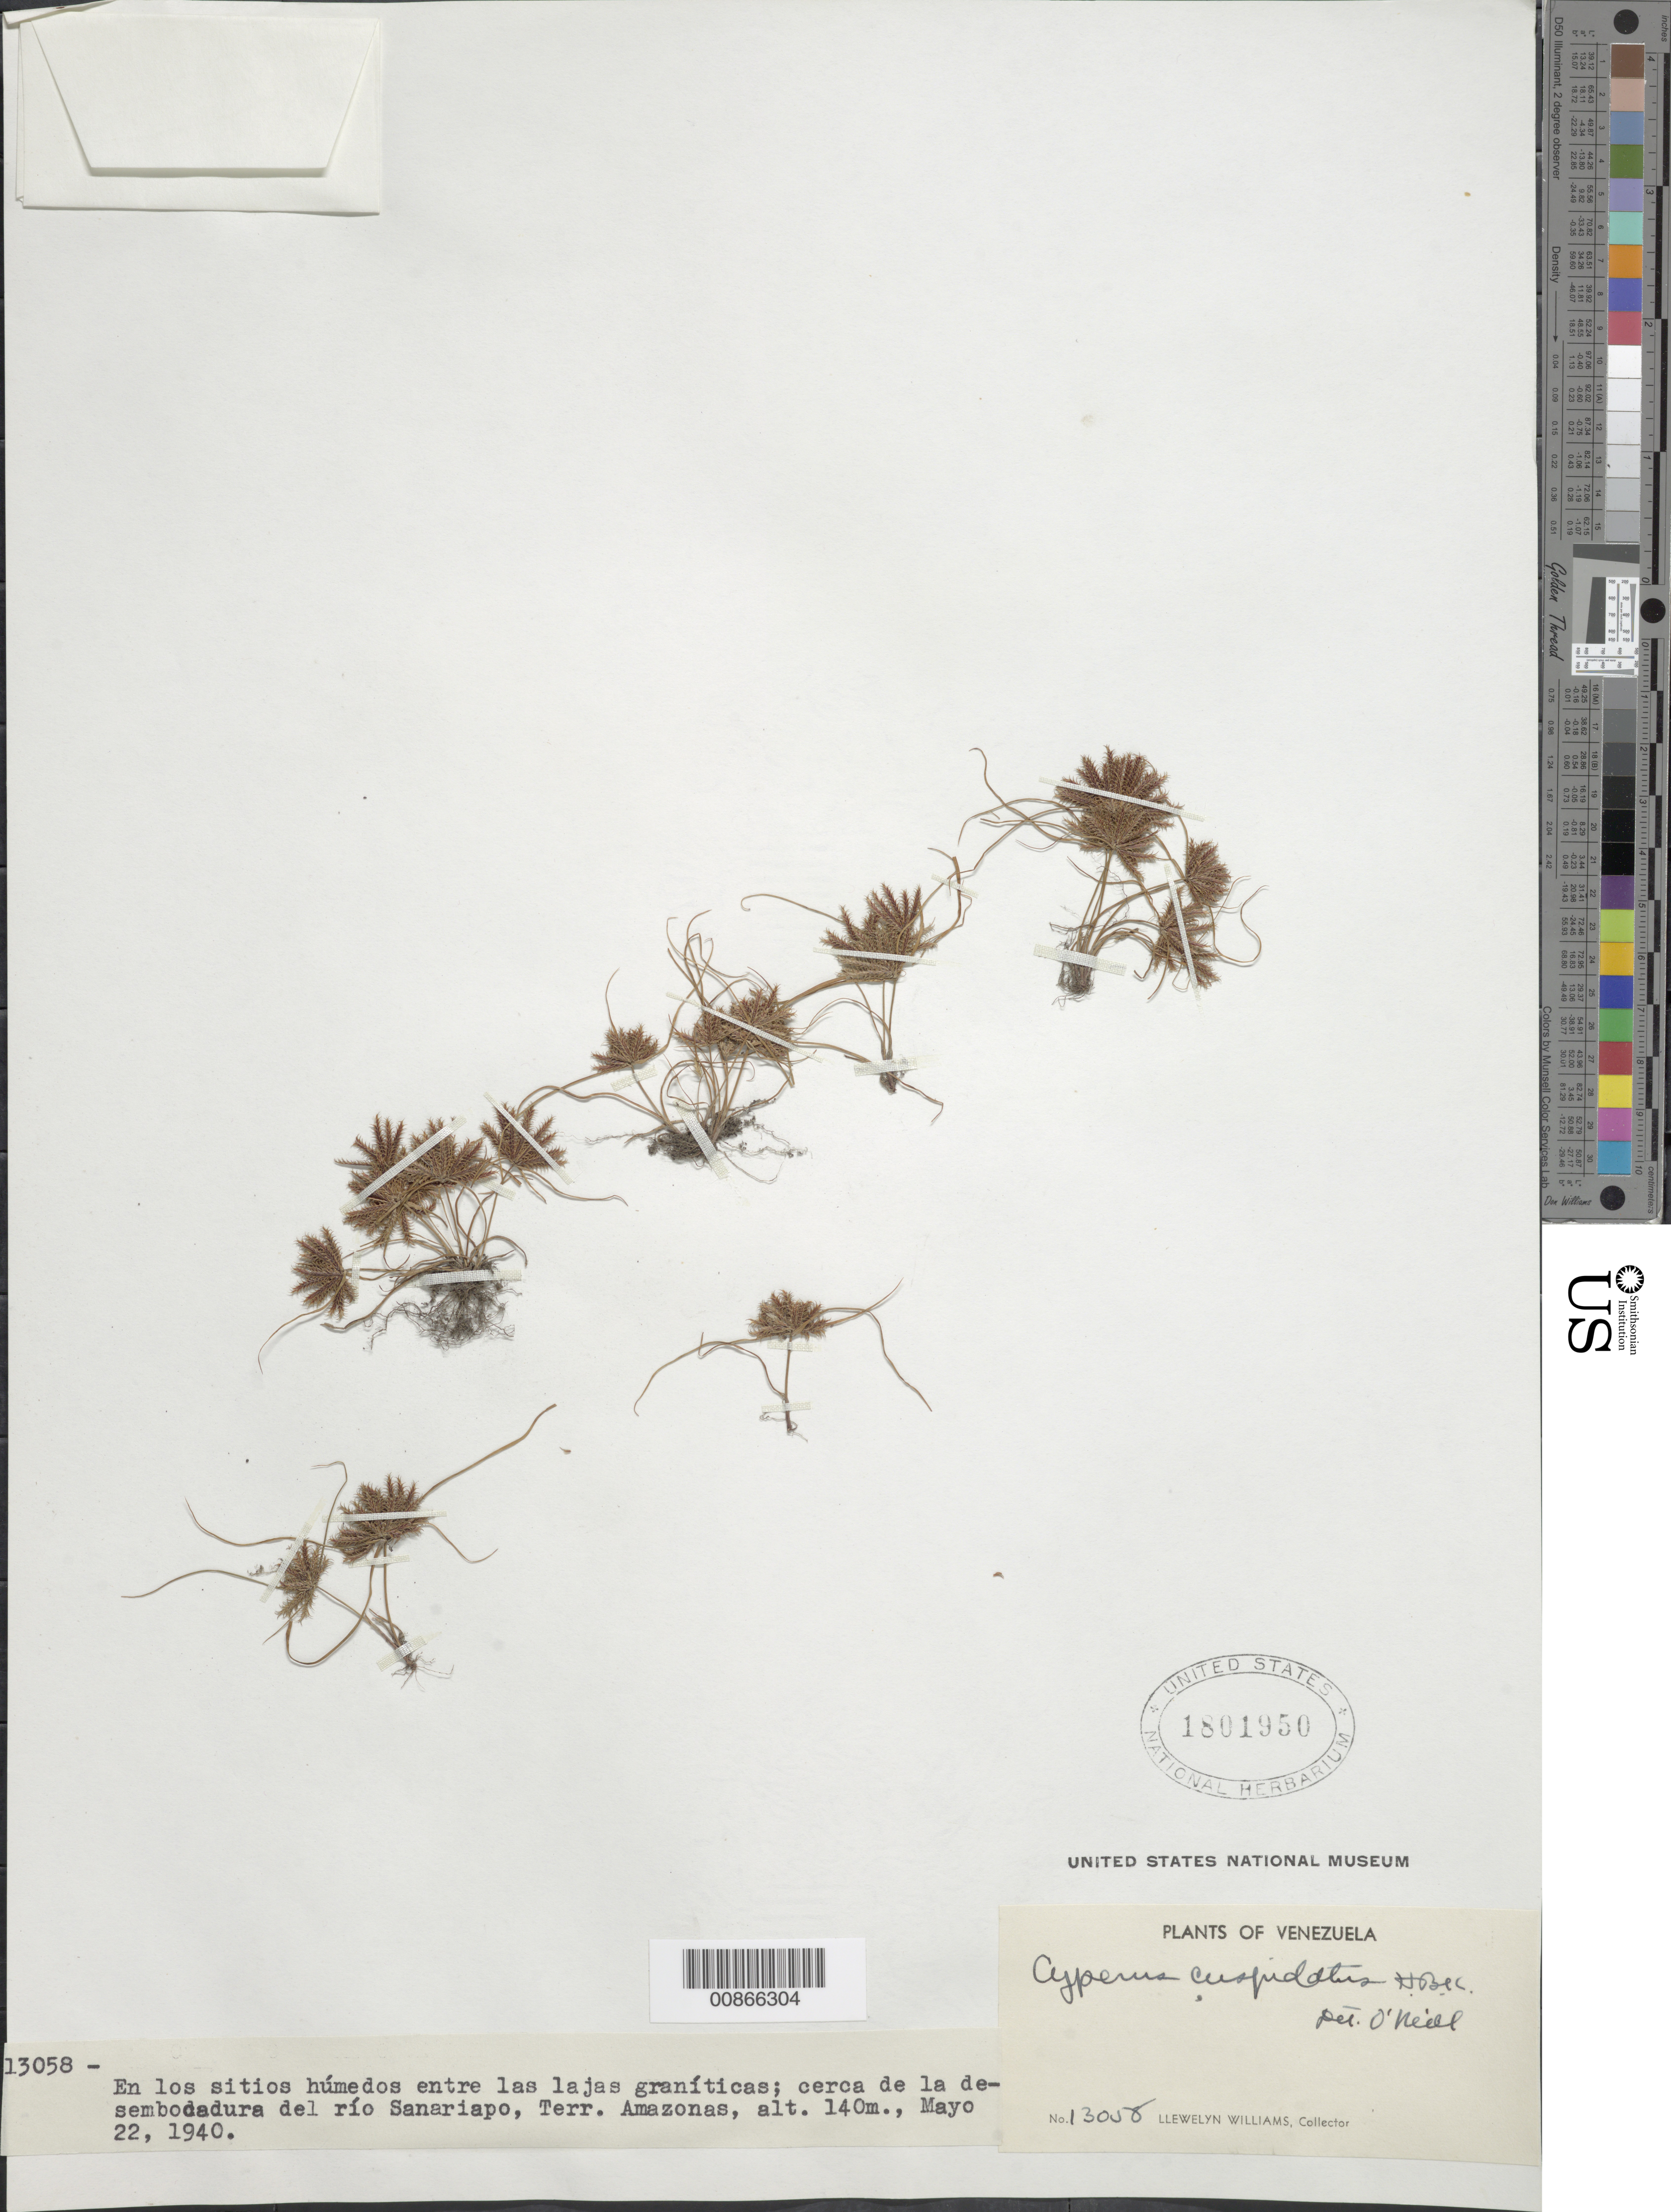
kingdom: Plantae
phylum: Tracheophyta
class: Liliopsida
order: Poales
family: Cyperaceae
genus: Cyperus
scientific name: Cyperus cuspidatus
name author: Kunth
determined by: O'Neill, --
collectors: Ll. Williams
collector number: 13058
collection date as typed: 22-May-40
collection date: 1940-05-22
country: Venezuela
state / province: Amazonas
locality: Río Sanariapo, cerca de su desembocadura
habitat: Sitios humedos entre las lajas graníticas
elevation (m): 140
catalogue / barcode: US 1801950